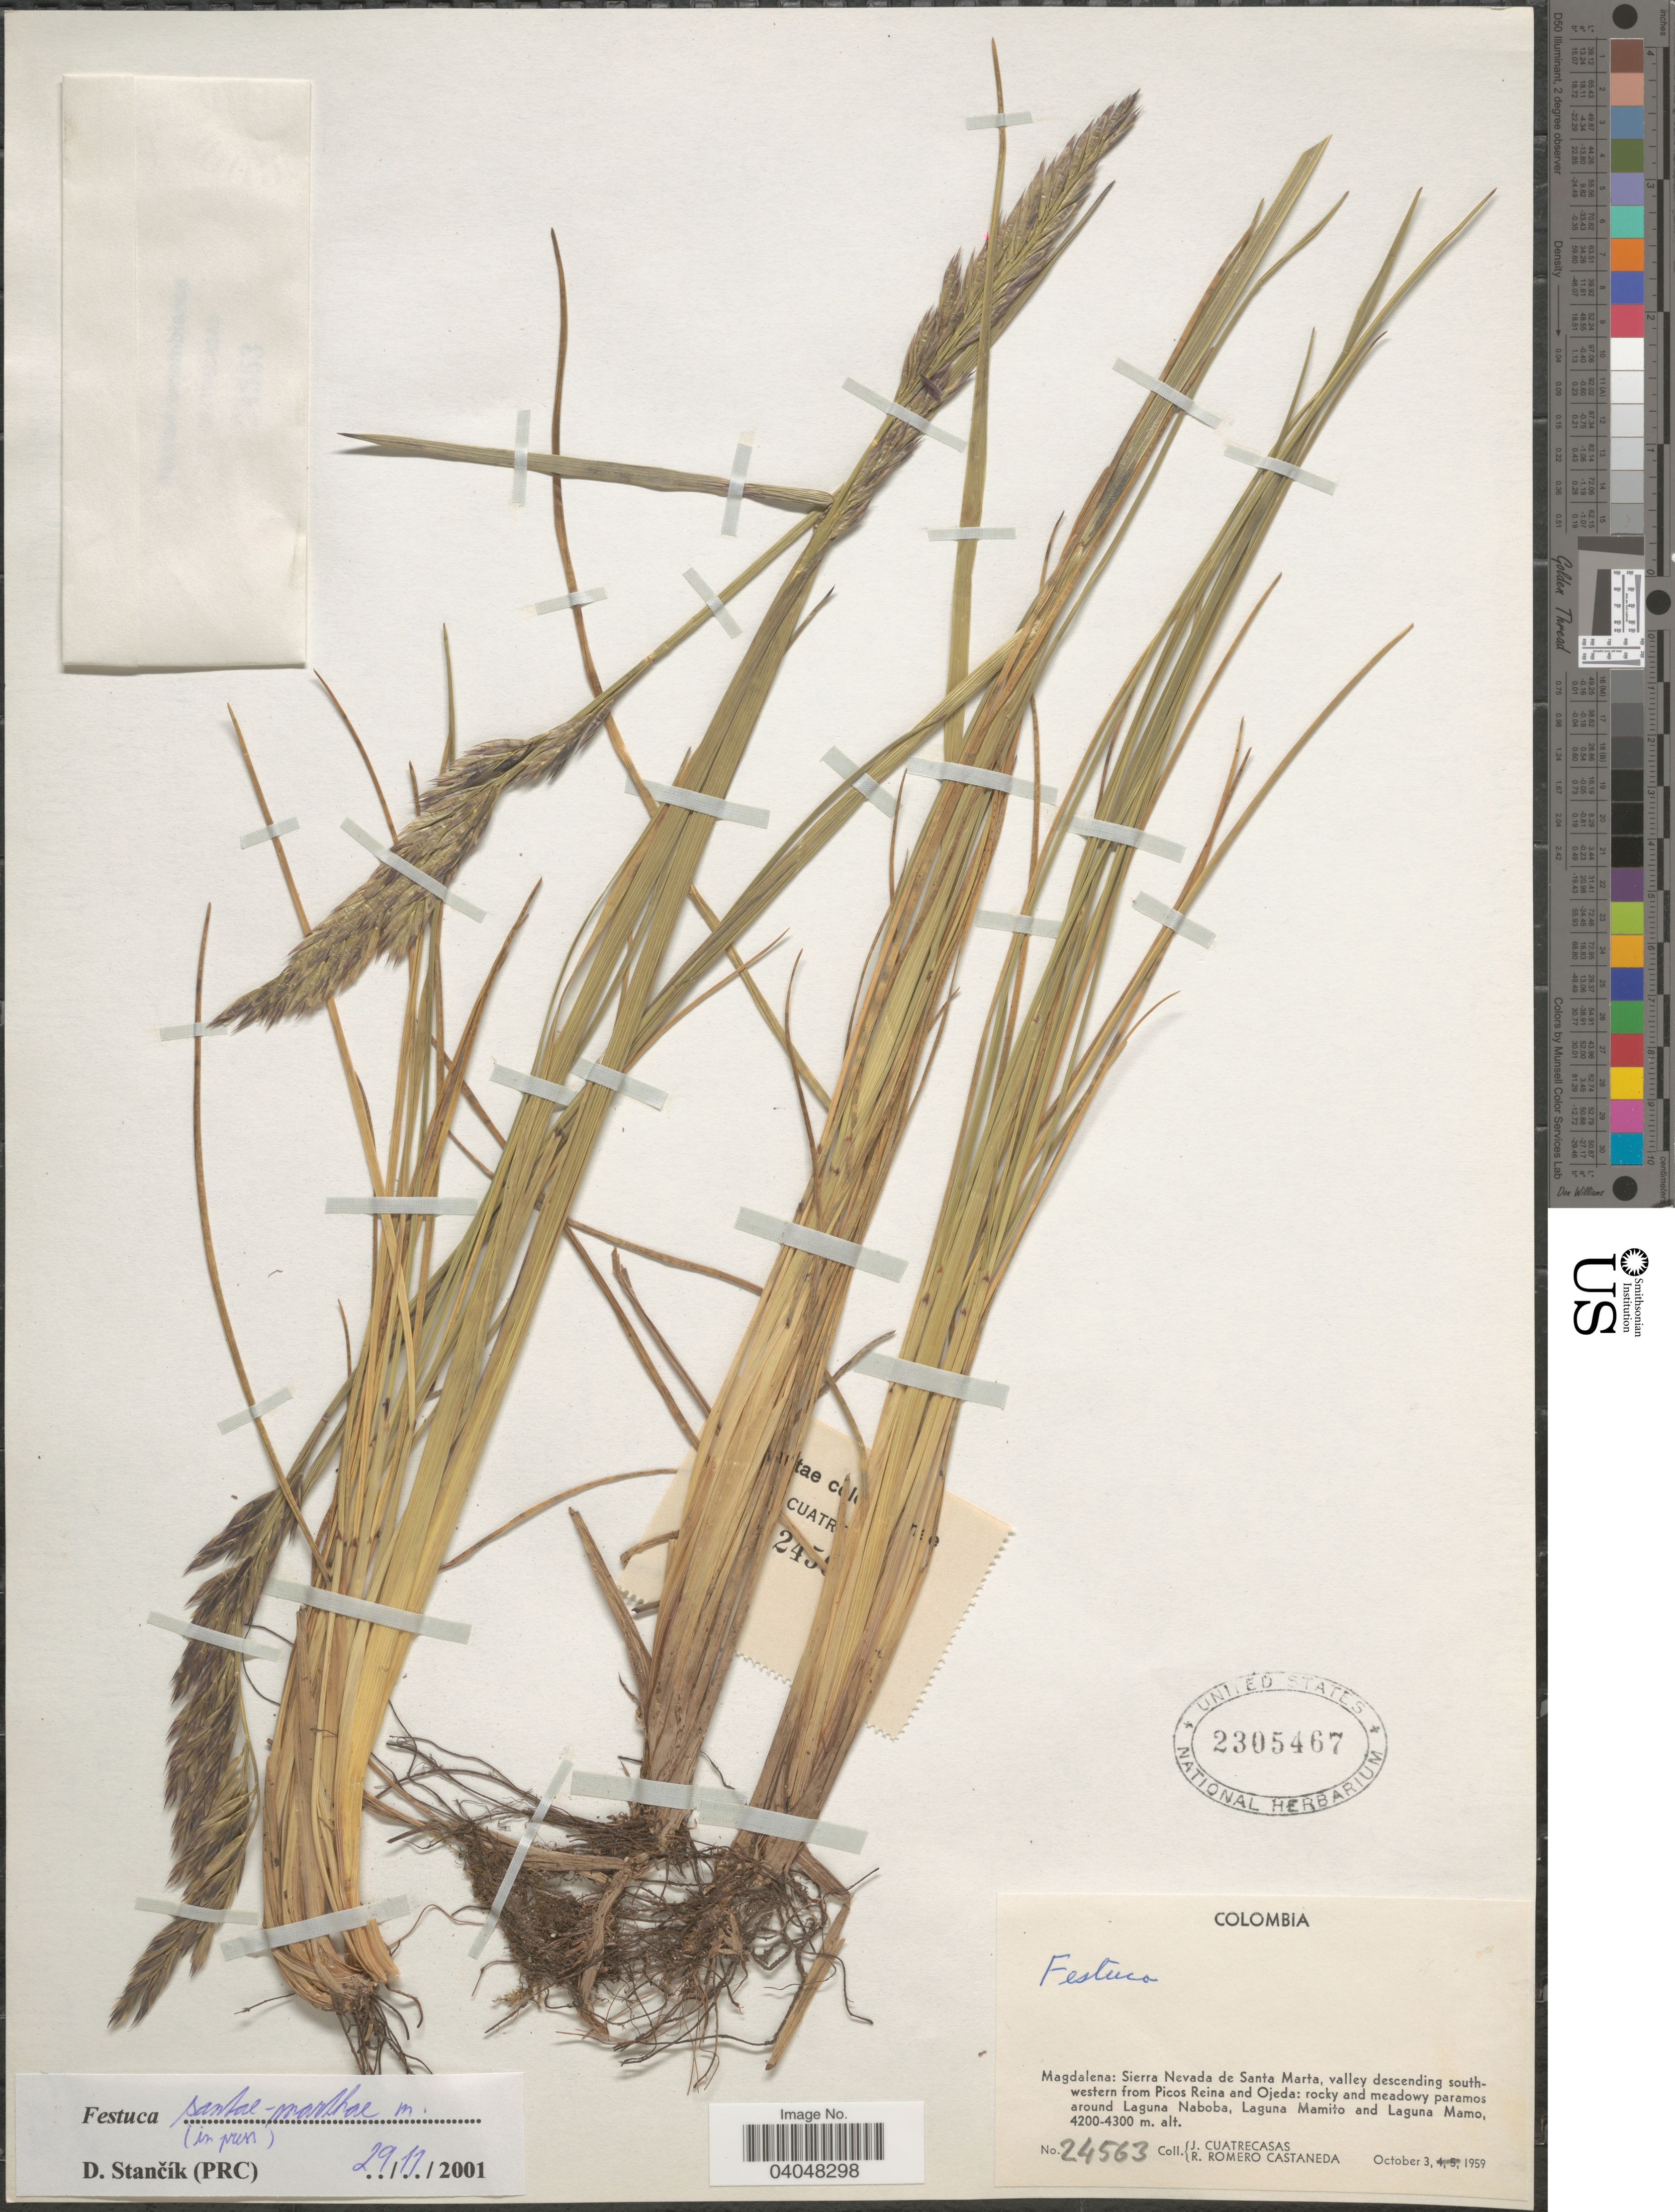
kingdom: Plantae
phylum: Tracheophyta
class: Liliopsida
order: Poales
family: Poaceae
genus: Festuca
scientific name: Festuca sanctae-marthae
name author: Stancik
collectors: J. Cuatrecasas & R. Romero Castañeda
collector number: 24563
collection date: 1959-10-03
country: Colombia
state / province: Magdalena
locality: Sierra Nevada de Santa Marta, valley descending south-western from Picos Reina and Ojeda: rocky and meadowy paramos around Laguna Naboba, Laguna Mamito and Laguna Mamo.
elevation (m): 4200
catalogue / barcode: US 2305467